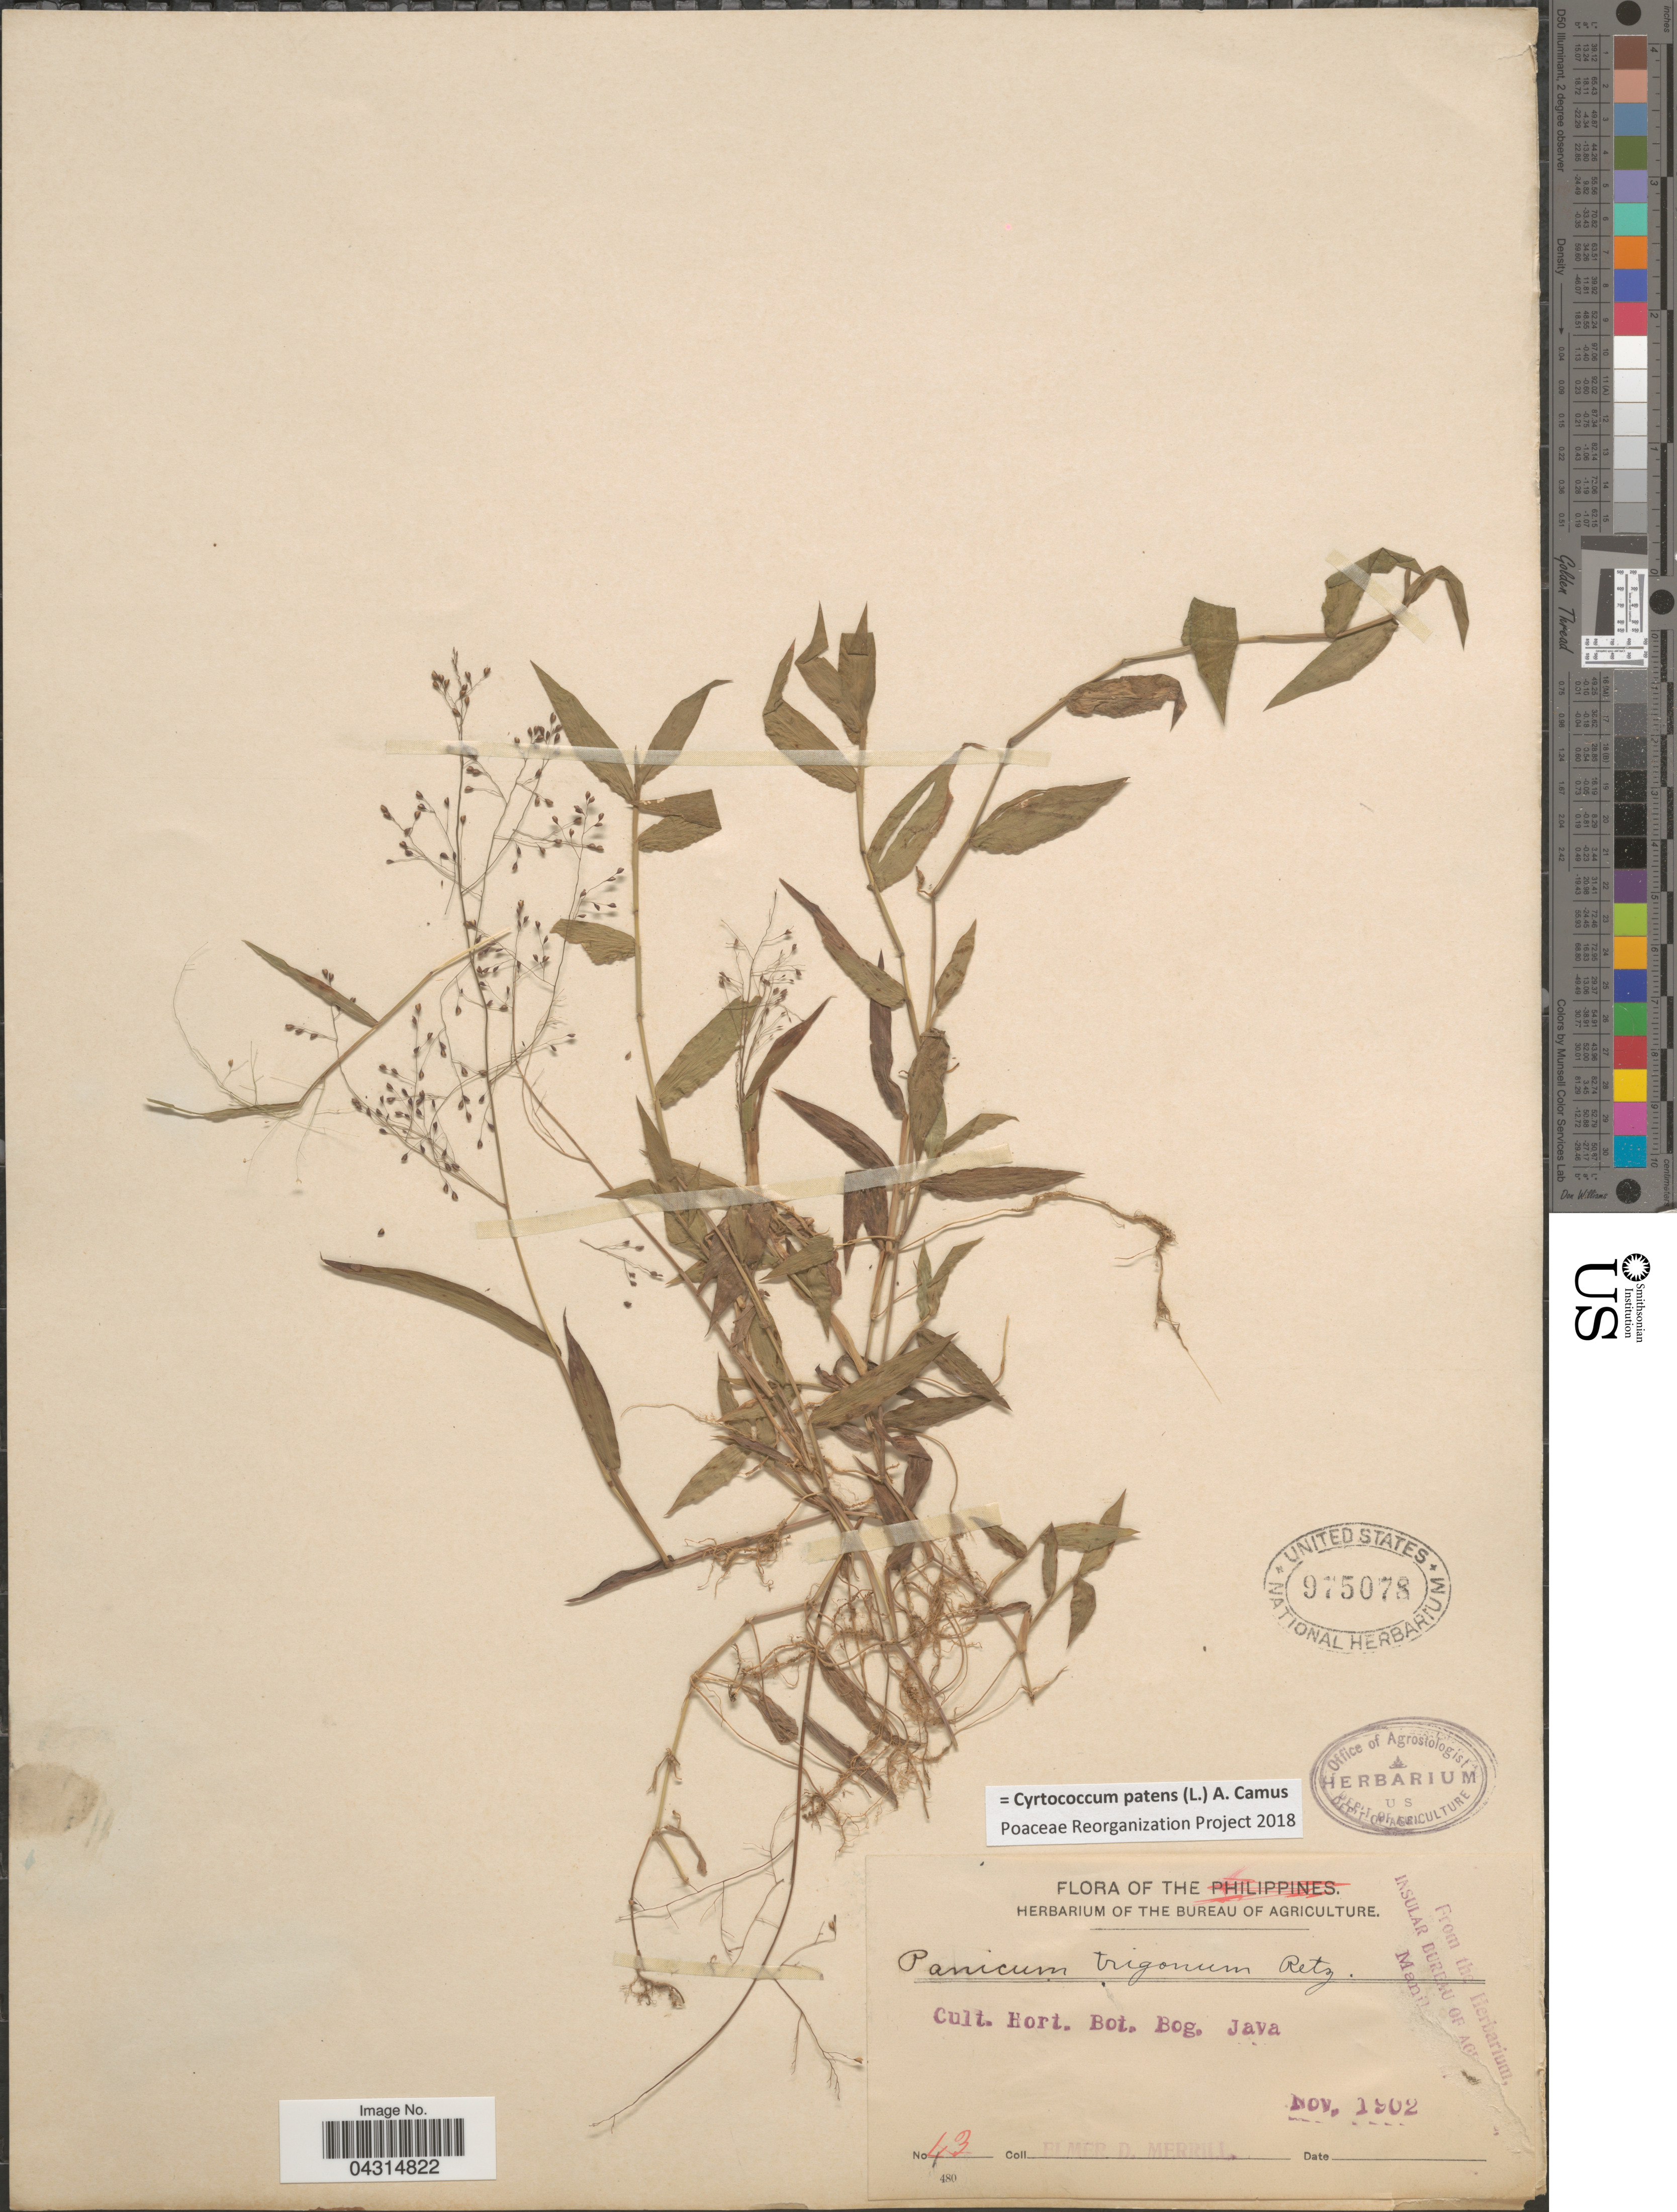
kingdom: Plantae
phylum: Tracheophyta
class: Liliopsida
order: Poales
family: Poaceae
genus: Cyrtococcum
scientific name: Cyrtococcum patens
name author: (L.) A. Camus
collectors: E. D. Merrill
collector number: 43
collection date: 1902-11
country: Indonesia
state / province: Java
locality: Cult. Hort. Bog. Bog. Java.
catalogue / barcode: US 975078